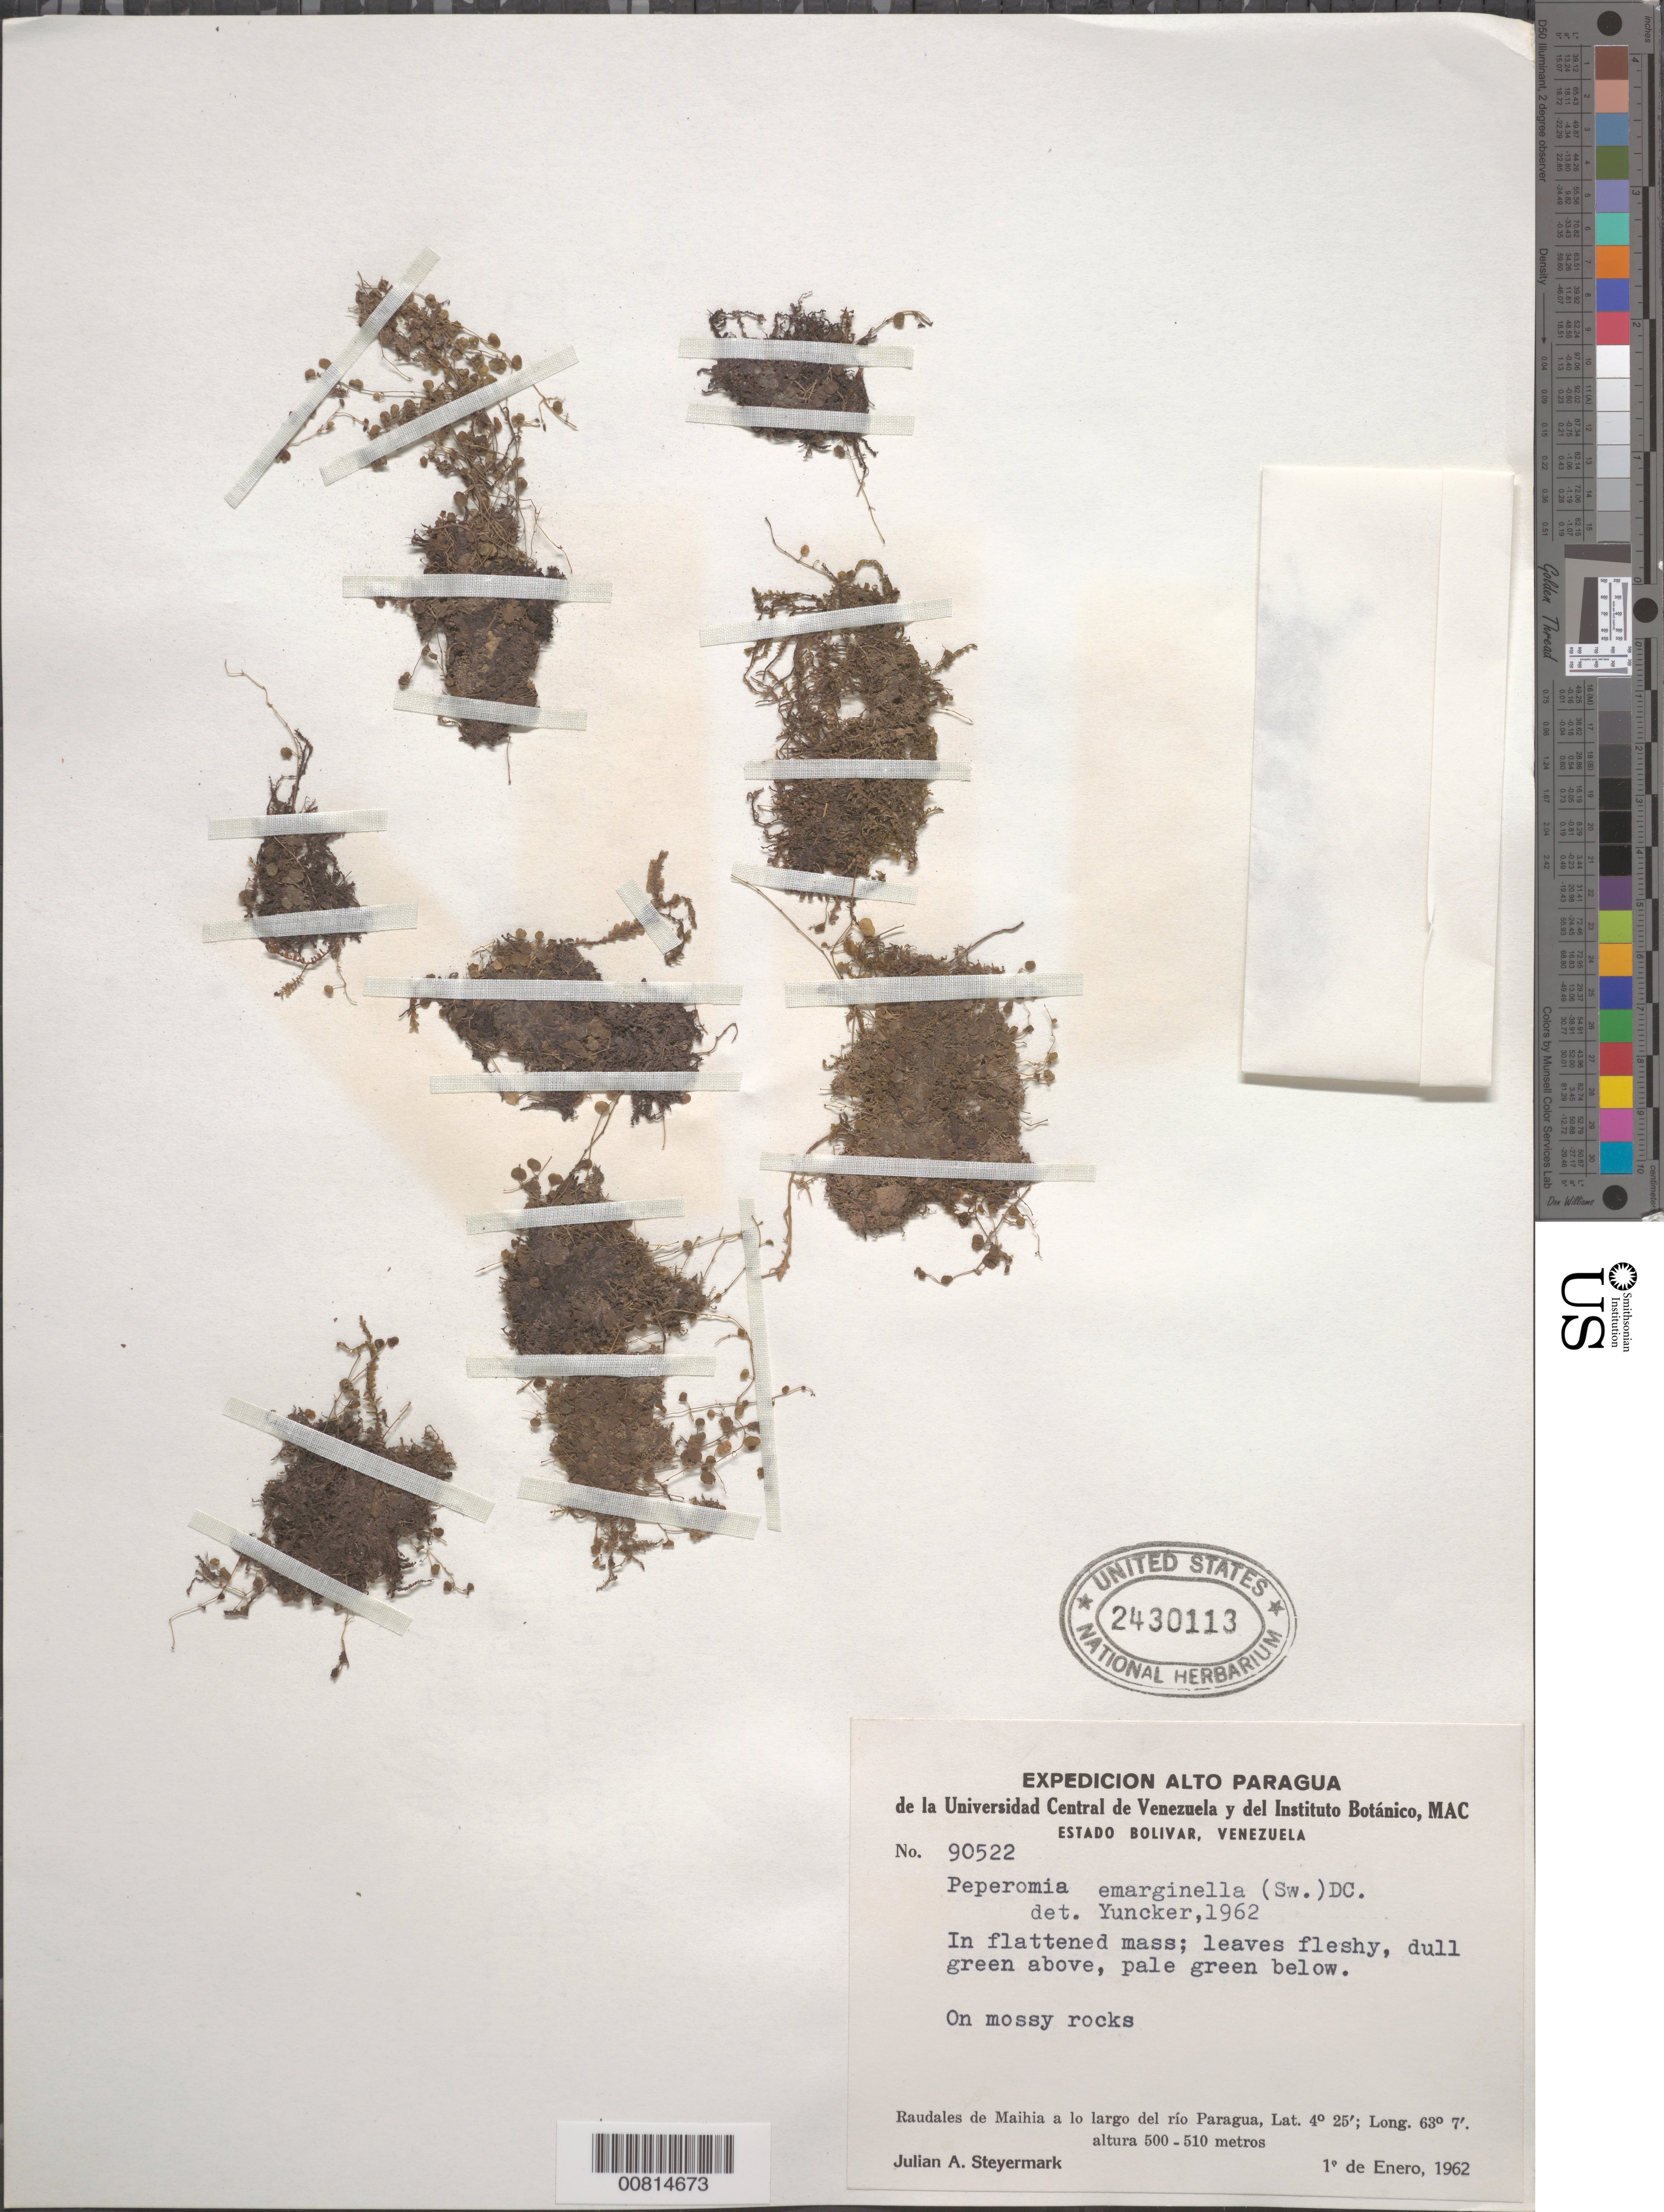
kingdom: Plantae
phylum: Tracheophyta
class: Magnoliopsida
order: Piperales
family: Piperaceae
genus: Peperomia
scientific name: Peperomia emarginella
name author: (Sw. ex Wikstr.) C. DC.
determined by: Yuncker, T. G.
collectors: J. Steyermark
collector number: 90522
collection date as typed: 1-Jan-62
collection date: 1962-01-01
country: Venezuela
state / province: Bolívar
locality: Raudales de Maihia, Rió Paragua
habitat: Mossy rocks; along river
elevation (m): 500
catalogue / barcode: US 2430113